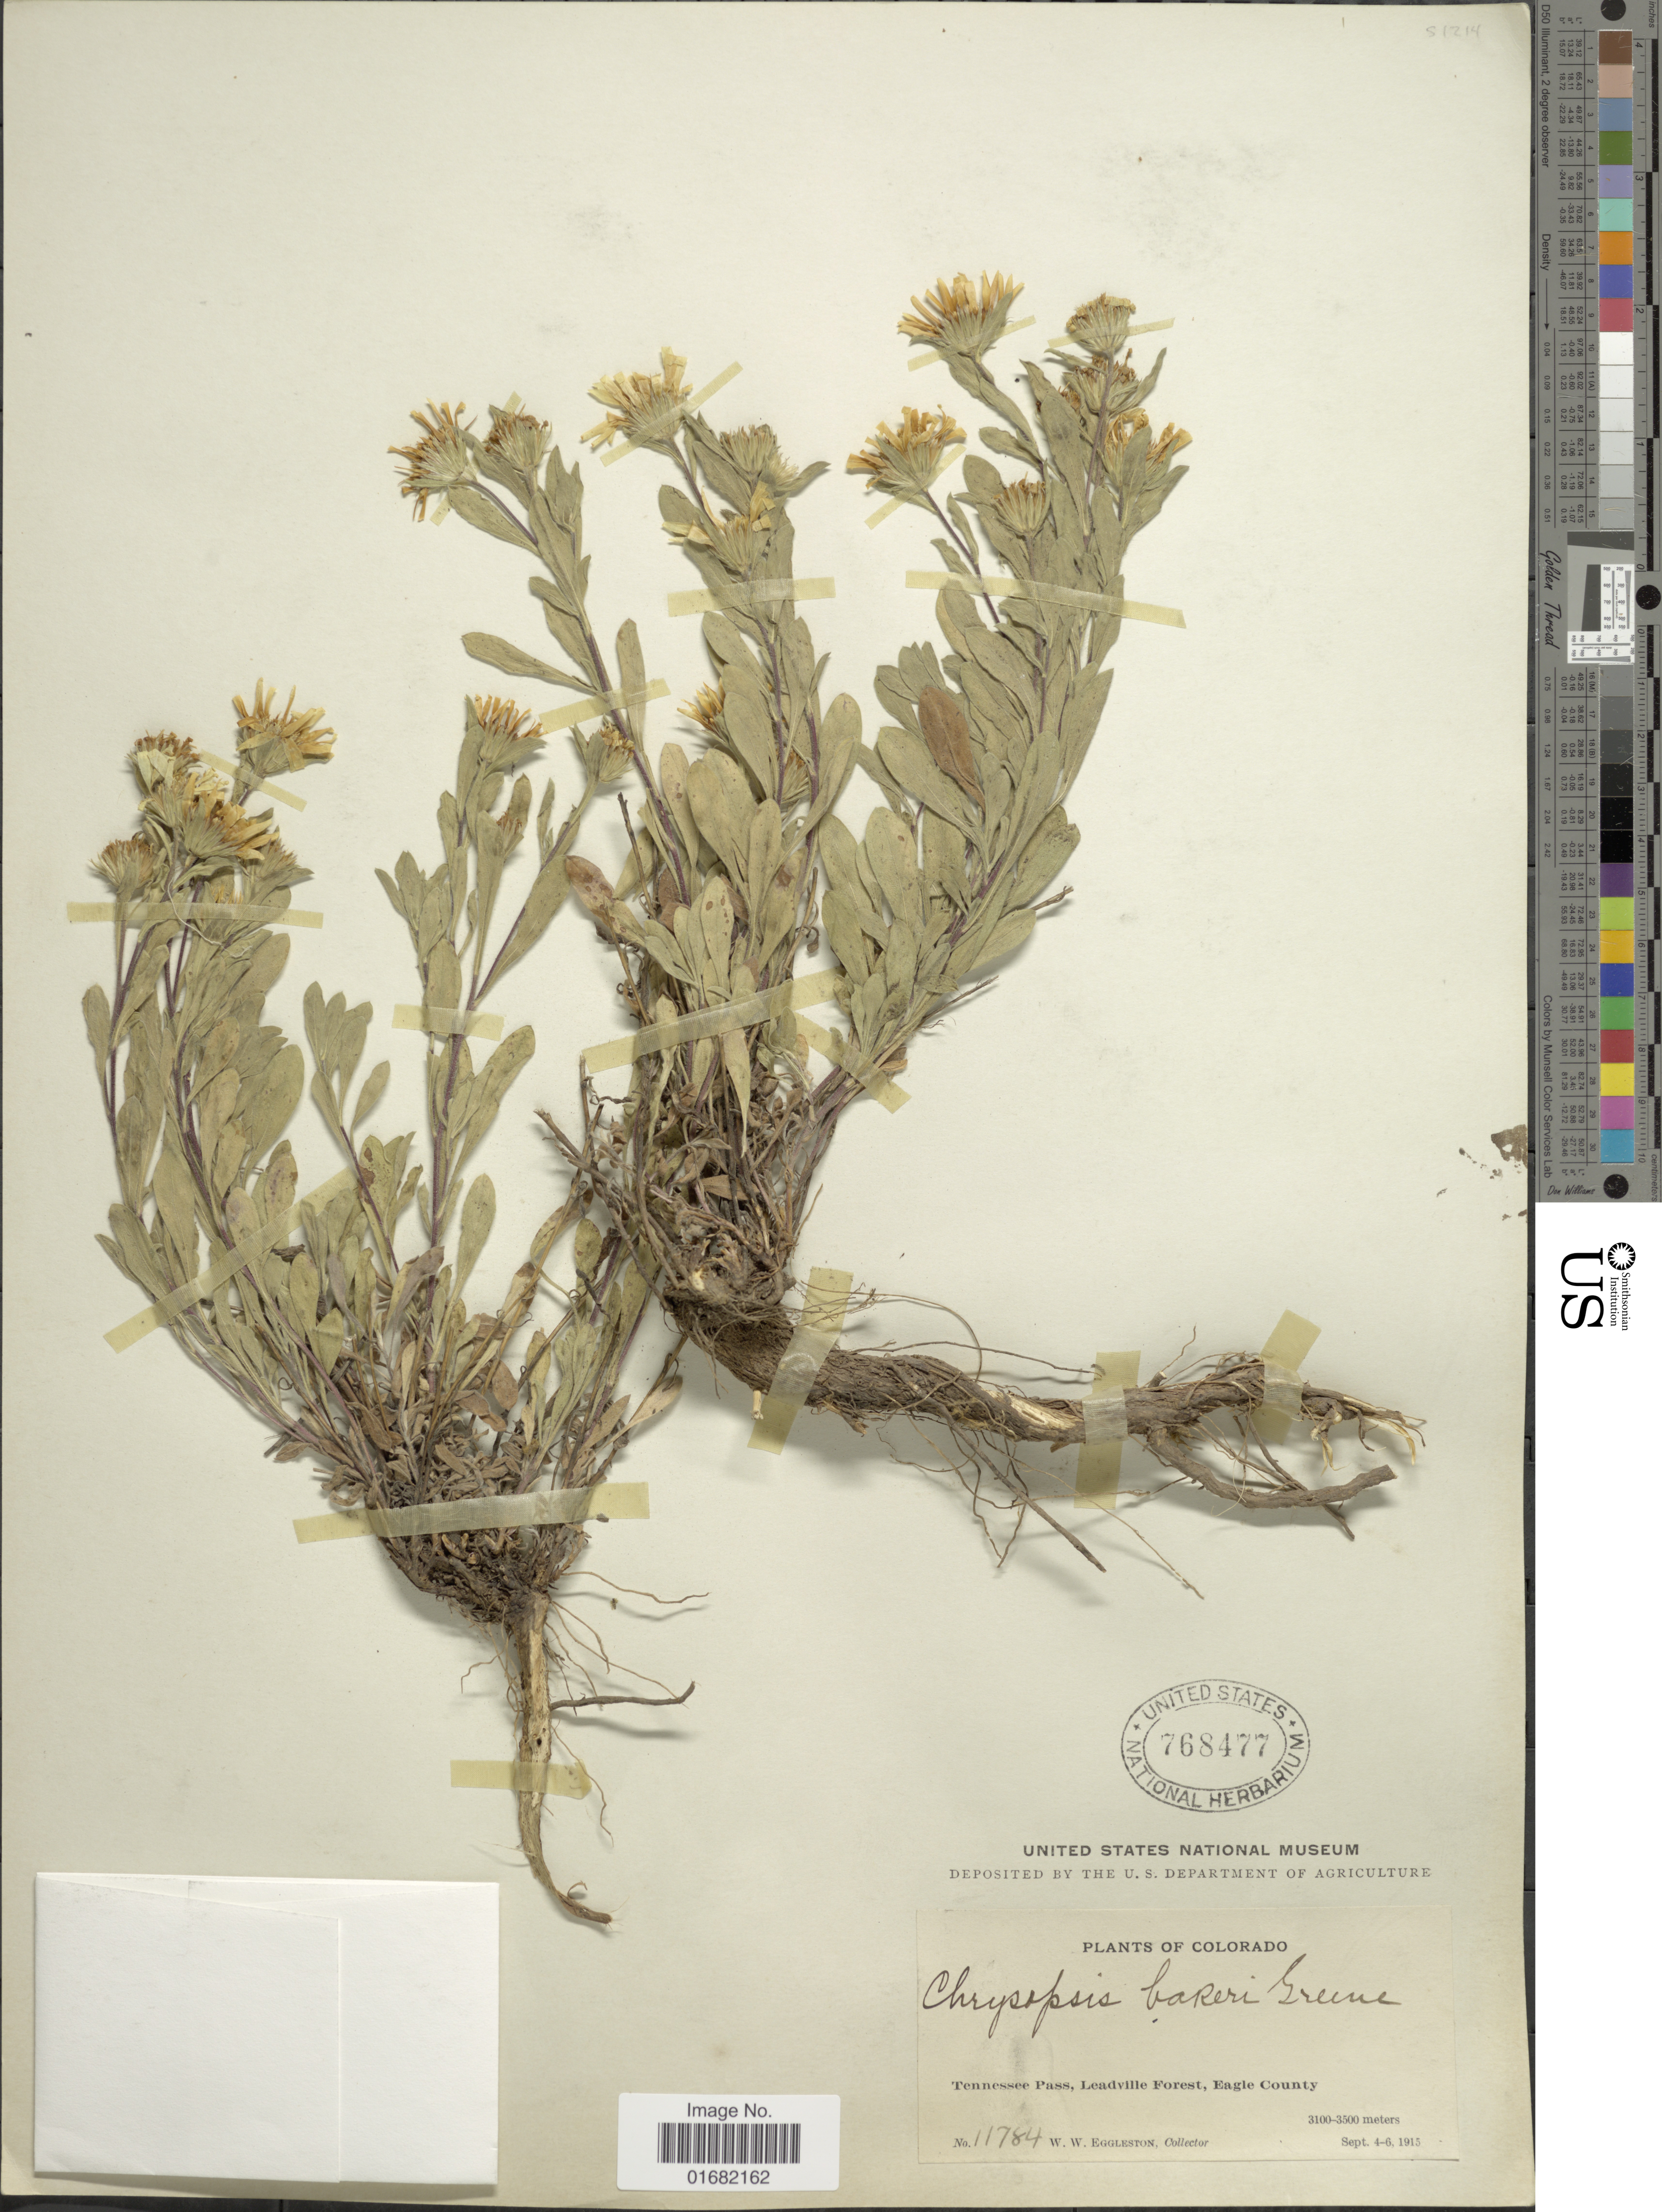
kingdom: Plantae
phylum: Tracheophyta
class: Magnoliopsida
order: Asterales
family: Asteraceae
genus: Heterotheca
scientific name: Heterotheca bakeri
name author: Greene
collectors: W. W. Eggleston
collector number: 11784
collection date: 1915-09-04/1915-09-06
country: United States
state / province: Colorado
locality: Tennessee Pass, Leadville Forest, Eagle County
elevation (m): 3100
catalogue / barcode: US 768477